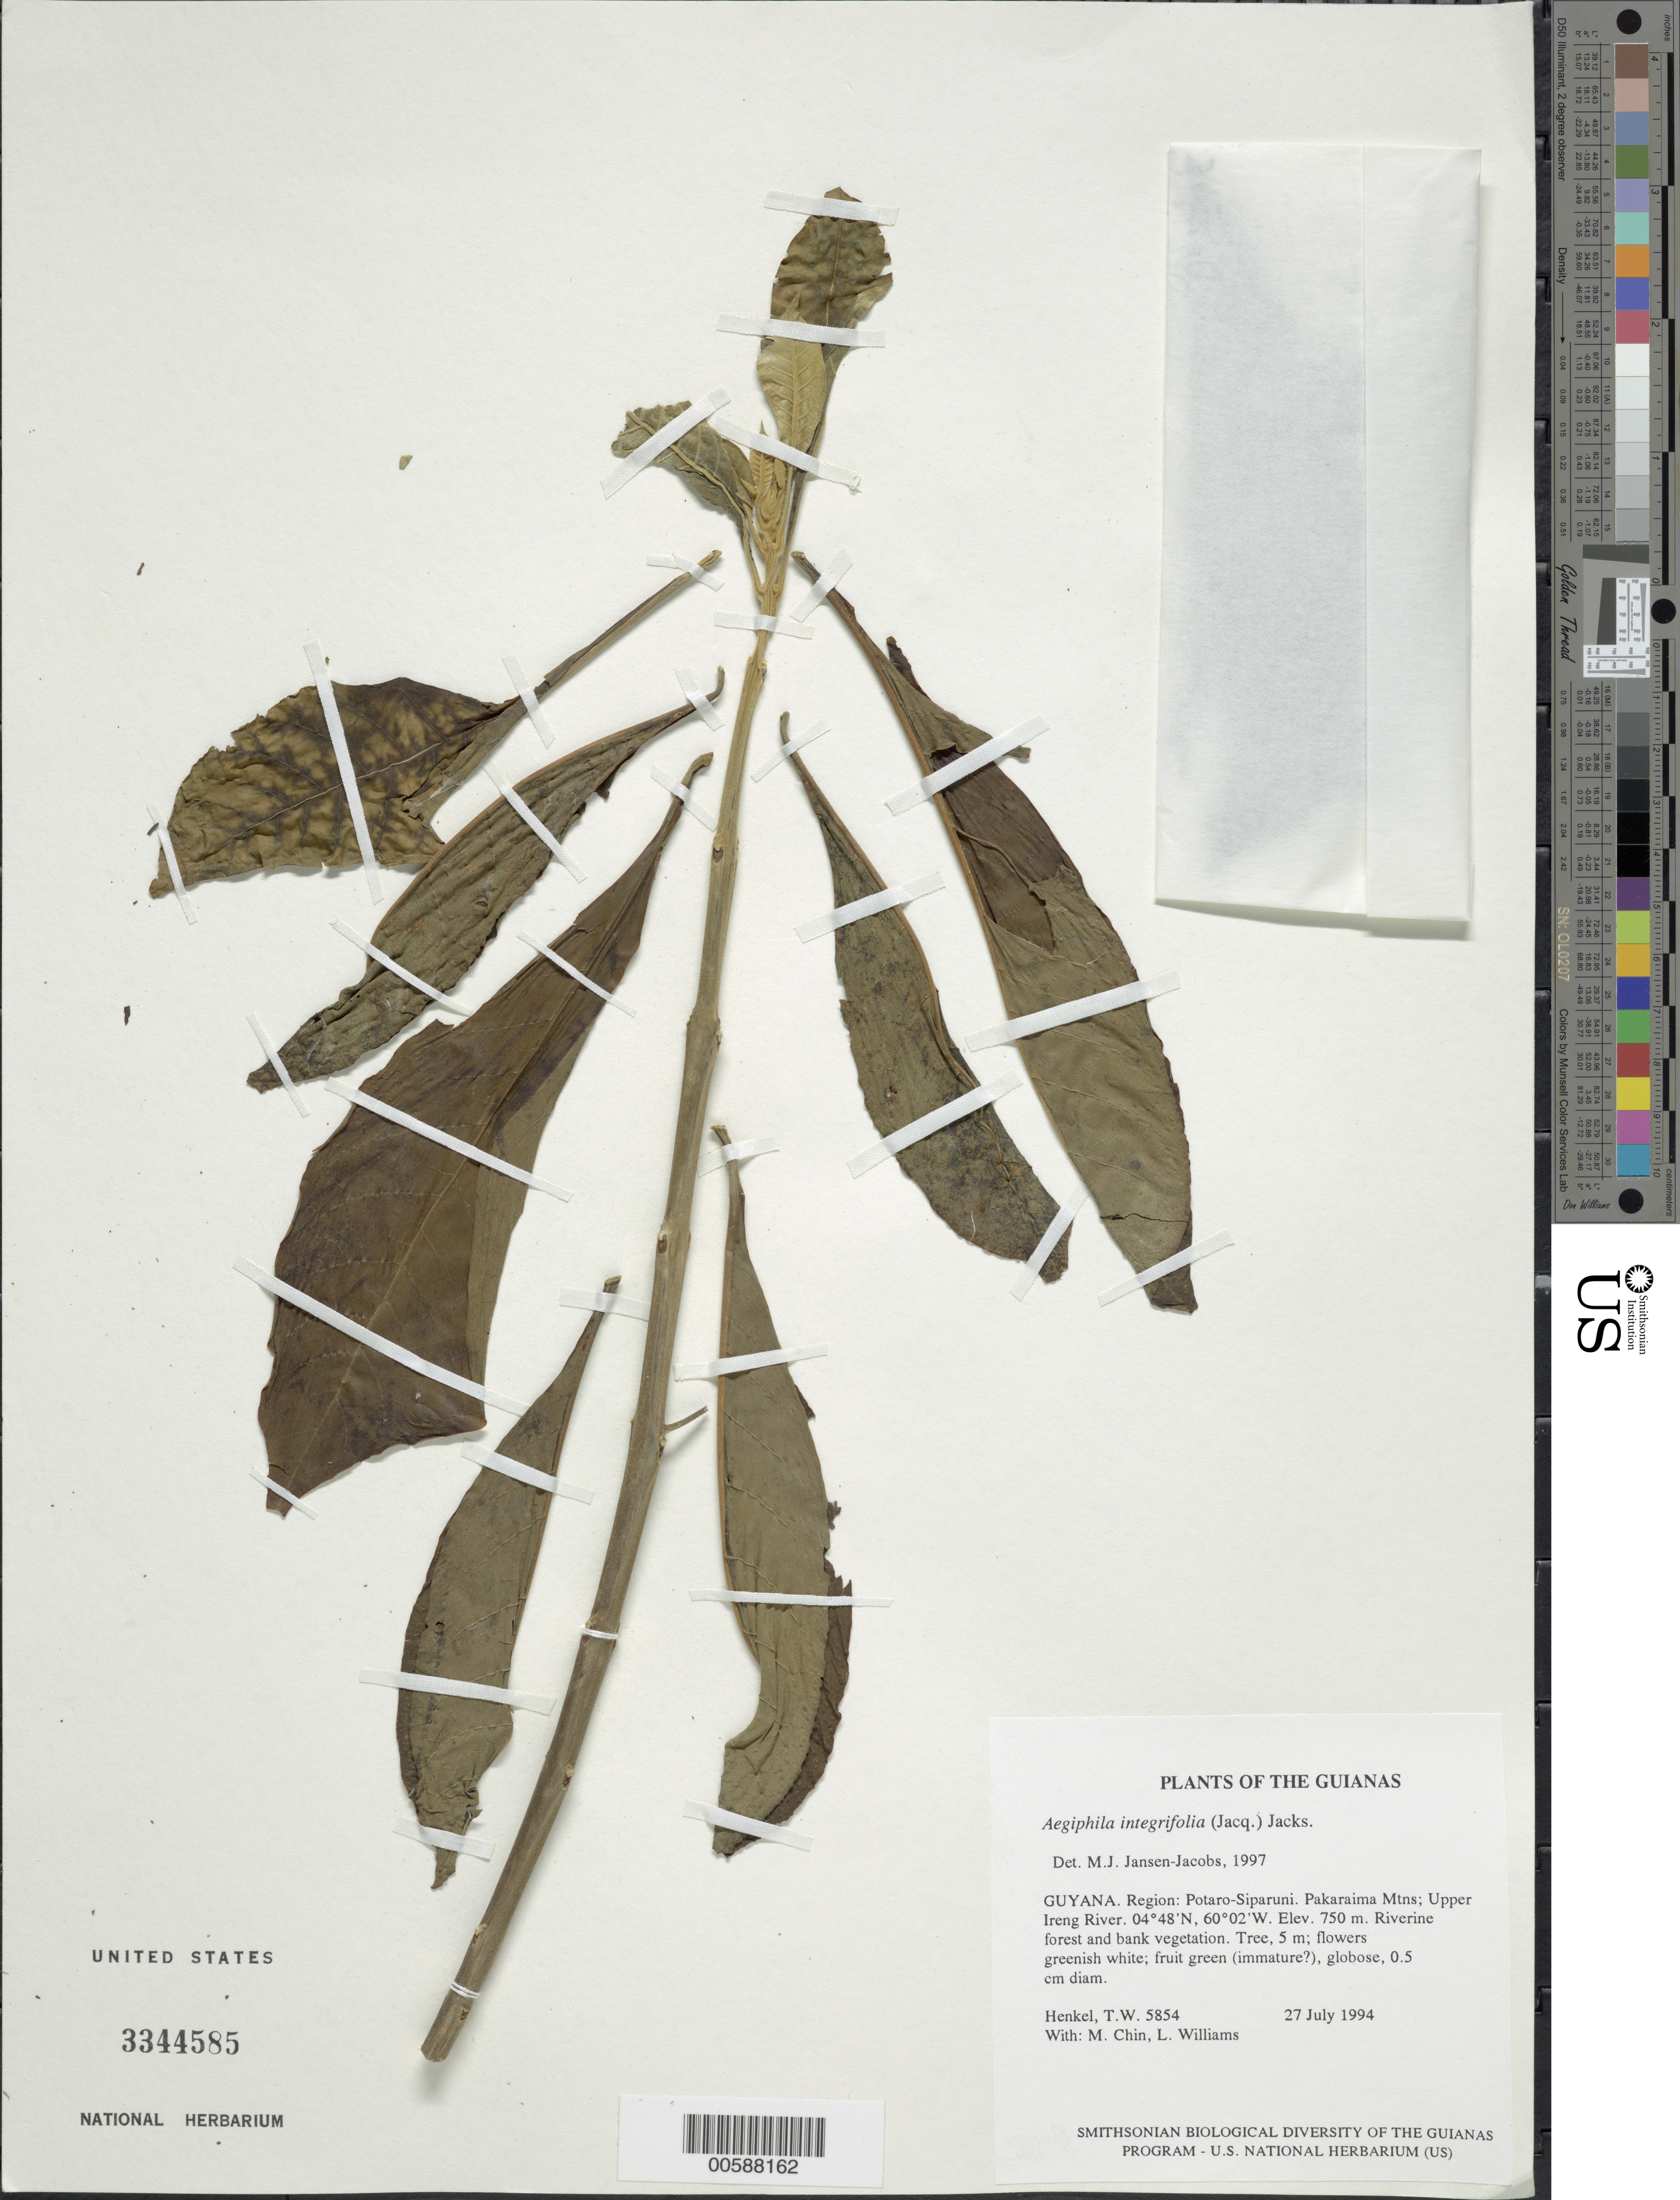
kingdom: Plantae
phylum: Tracheophyta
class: Magnoliopsida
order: Lamiales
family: Lamiaceae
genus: Aegiphila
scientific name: Aegiphila integrifolia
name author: (Jacq.) B.D. Jacks.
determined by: Jansen-Jacobs, M. J., (U), Nationaal Herbarium Nederland, Utrecht University branch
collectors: T. Henkel, M. Chin & L. Williams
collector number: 5854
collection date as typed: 27 July 1994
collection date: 1994-07-27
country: Guyana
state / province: Potaro-Siparuni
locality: Pakaraima Mtns; Upper Ireng River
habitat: Riverine forest and bank vegetation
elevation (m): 750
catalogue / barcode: US 3344585